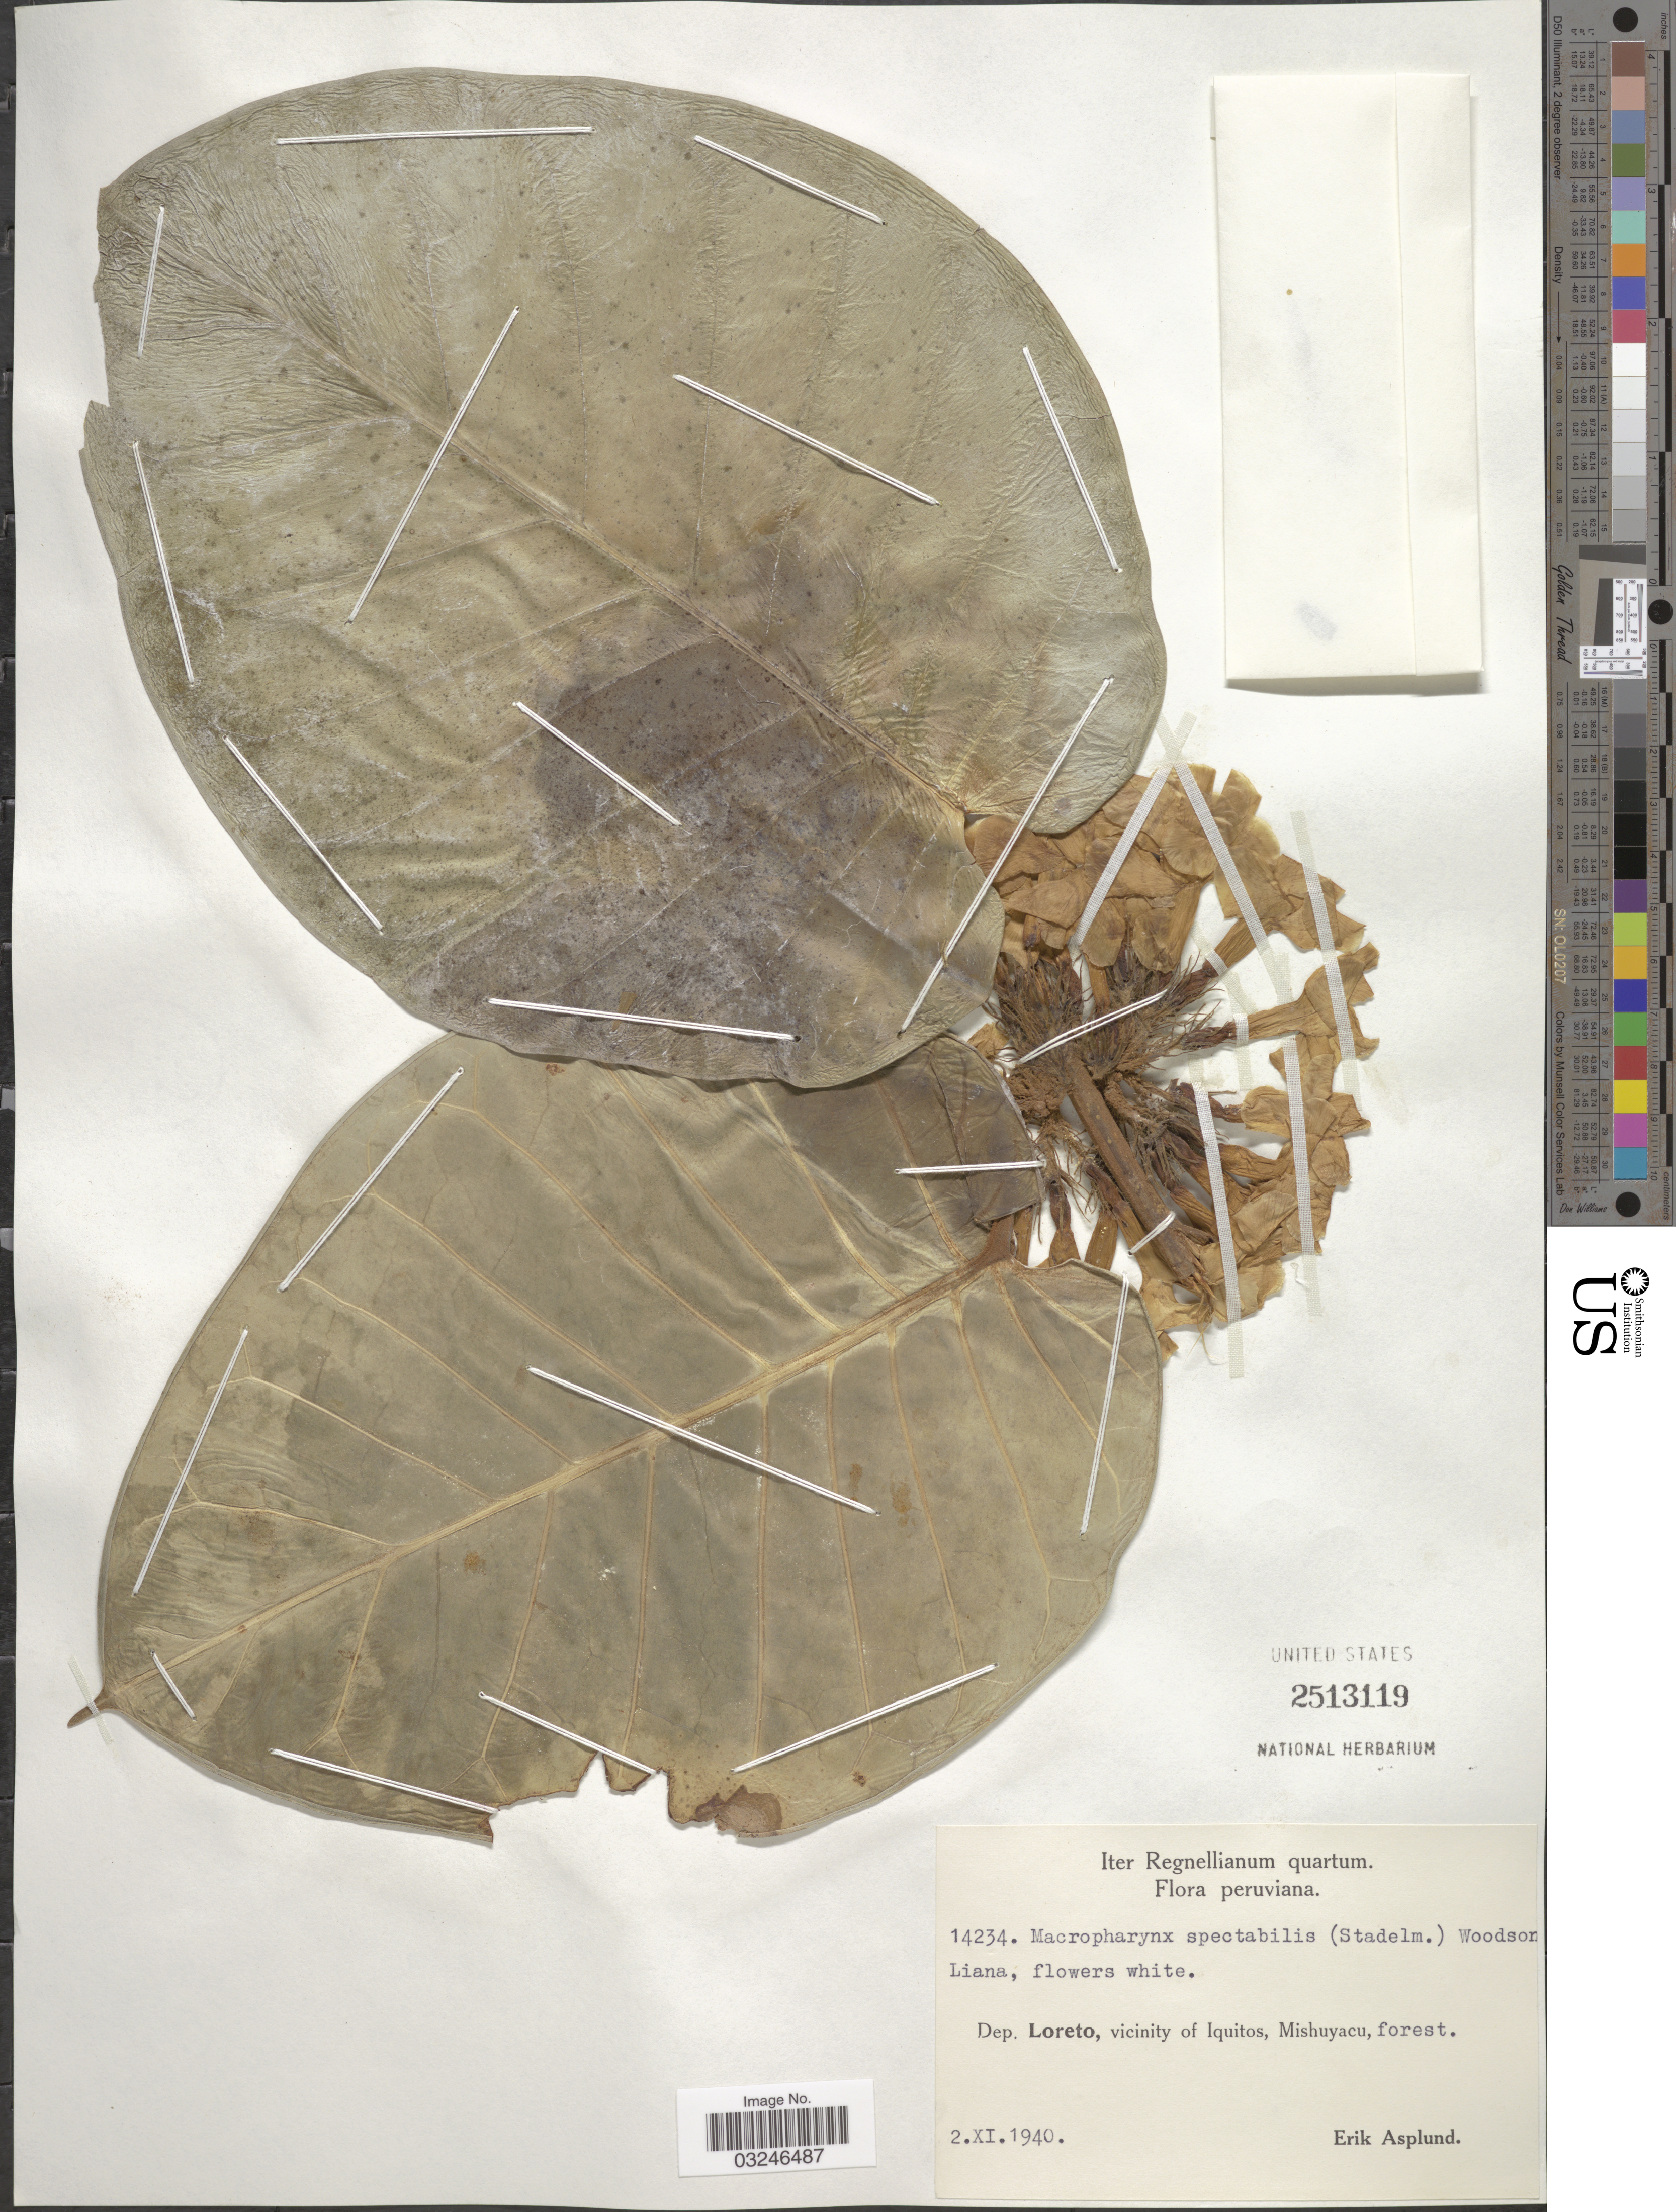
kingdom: Plantae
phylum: Tracheophyta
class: Magnoliopsida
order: Gentianales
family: Apocynaceae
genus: Macropharynx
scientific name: Macropharynx spectabilis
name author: (Stadelm.) Woodson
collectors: E. Asplund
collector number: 14234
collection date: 1940-11-02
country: Peru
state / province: Loreto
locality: Dep. Loreto, vicinity of Iquitos, Mishuyacu, forest.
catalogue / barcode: US 2513119